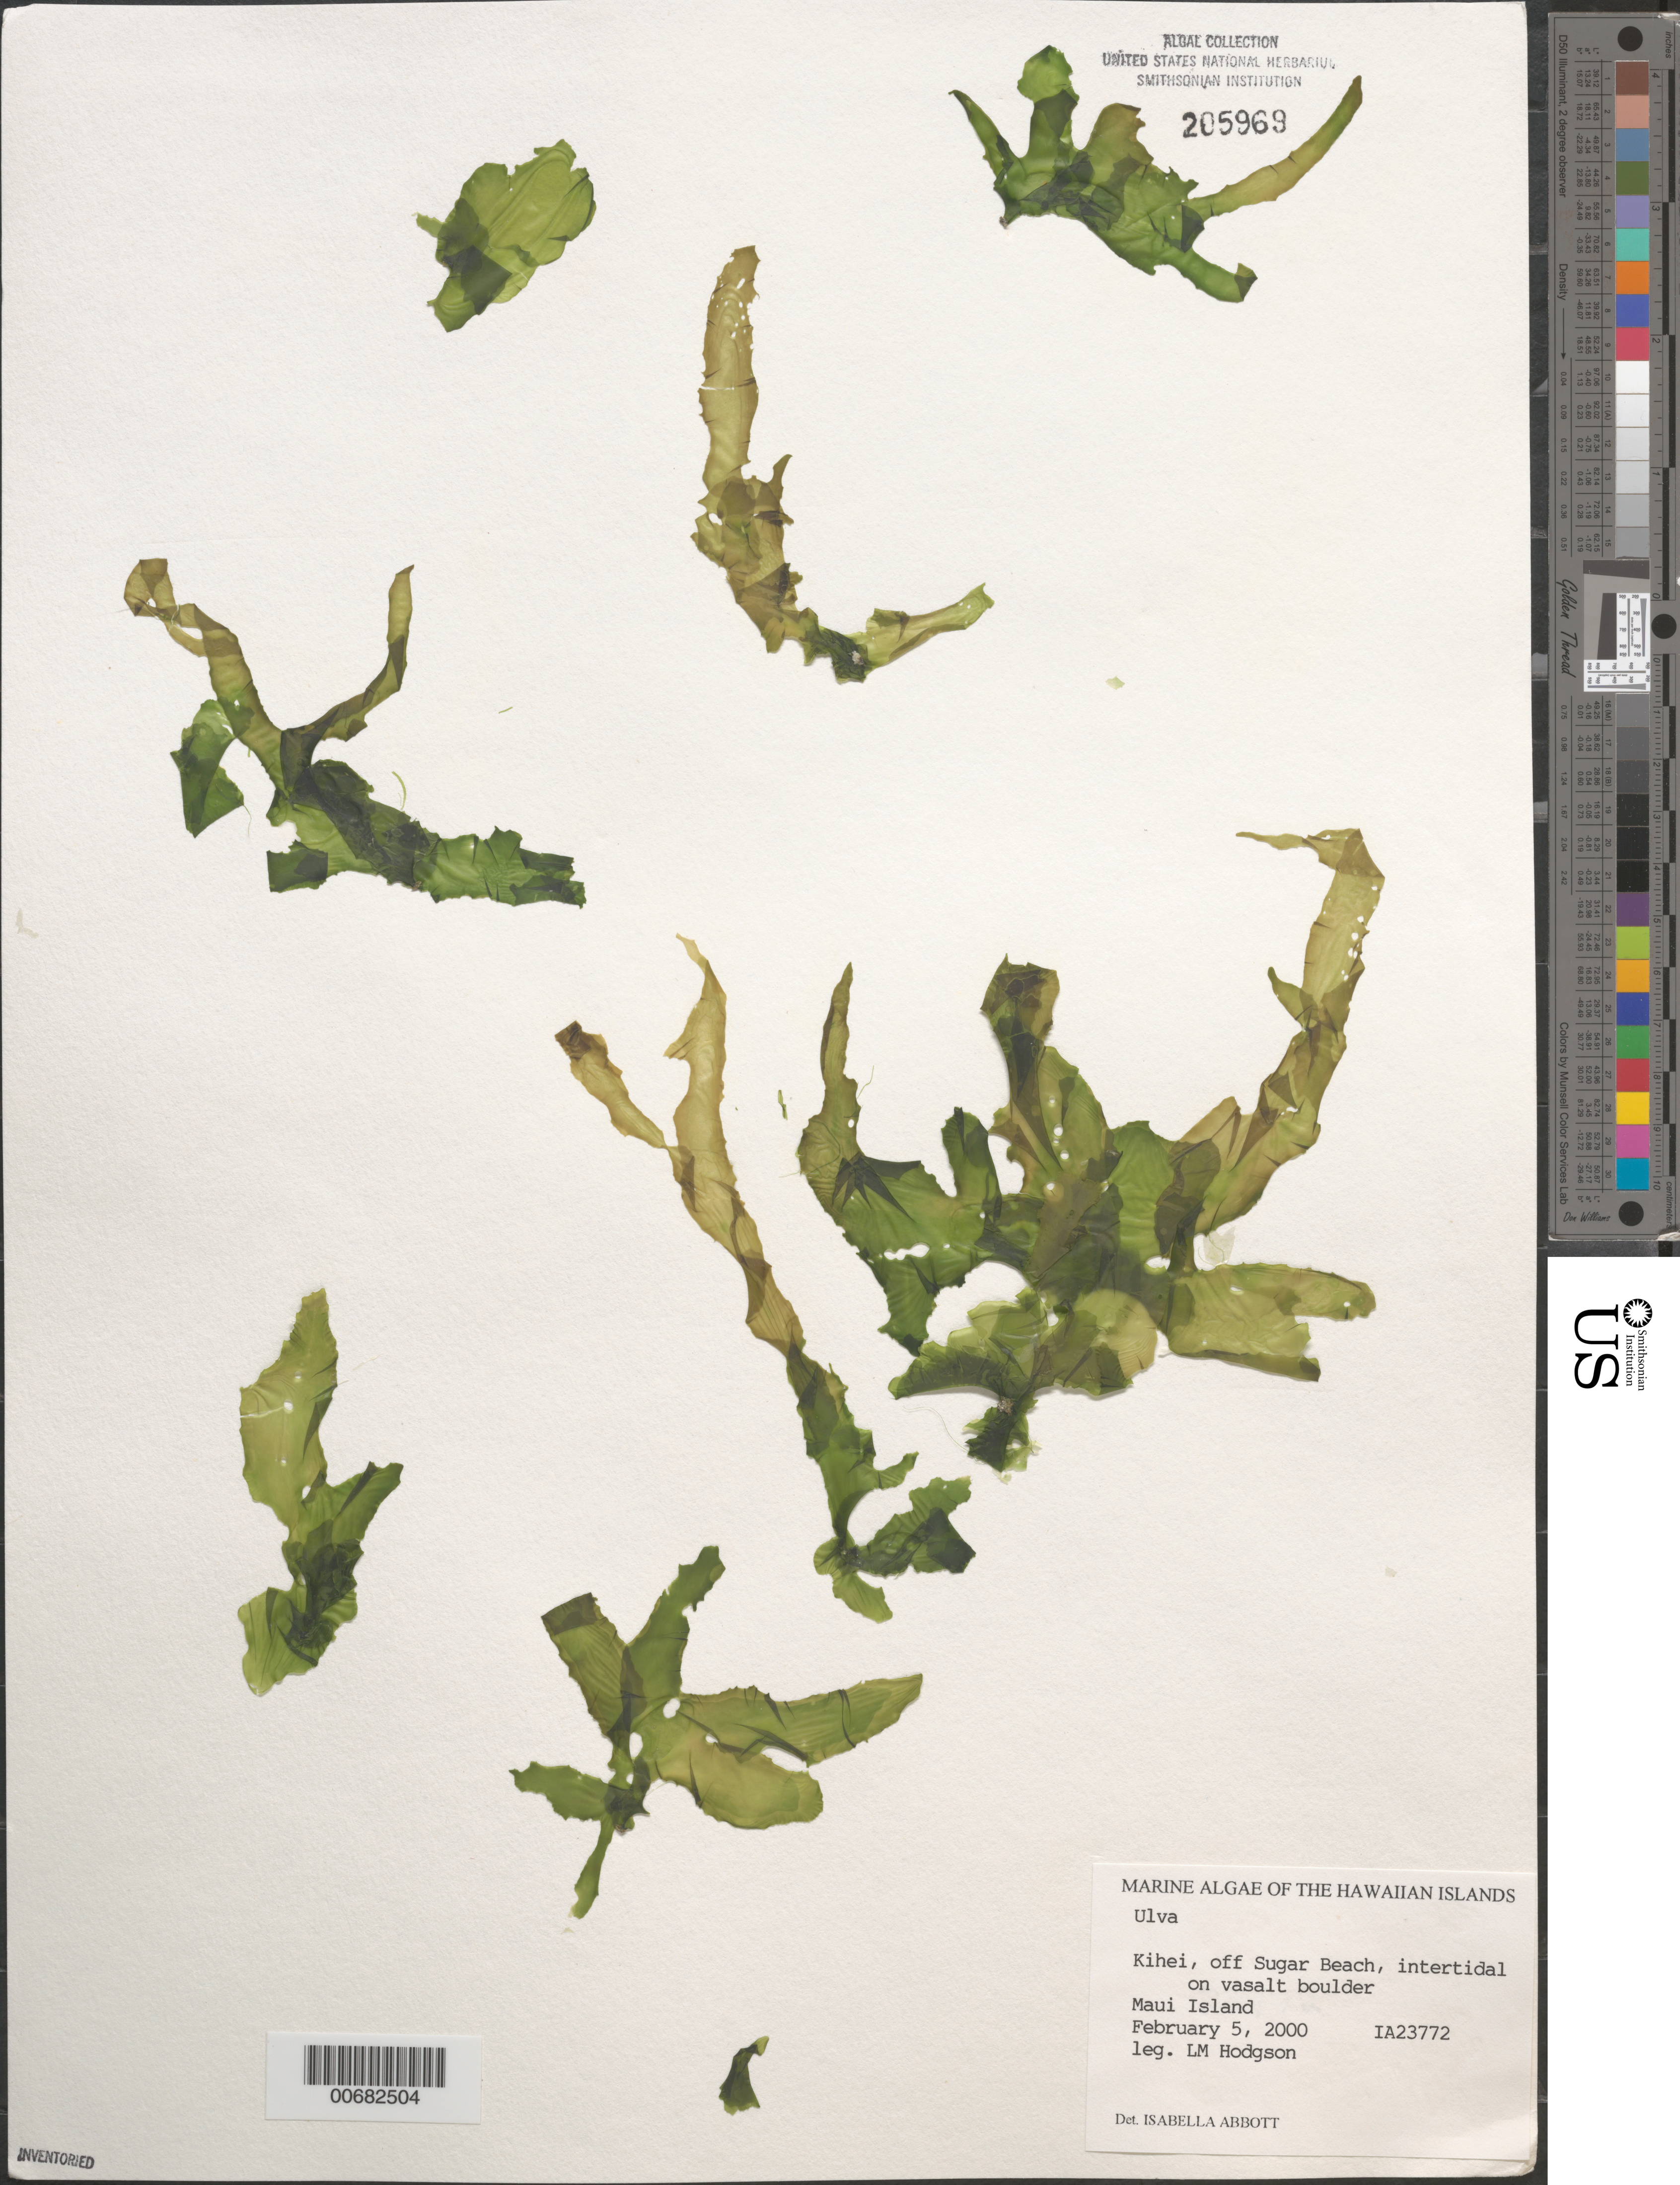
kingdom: Plantae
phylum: Chlorophyta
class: Ulvophyceae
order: Ulvales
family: Ulvaceae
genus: Ulva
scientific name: Ulva sp.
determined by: Abbott, Isabella A.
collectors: L. M. Hodgson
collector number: IAA 23772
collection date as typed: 05 Feb 2000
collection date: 2000-02-05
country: United States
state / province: Hawaii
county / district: Maui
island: Maui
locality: Kihei, off Sugar Beach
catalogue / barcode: US 205969